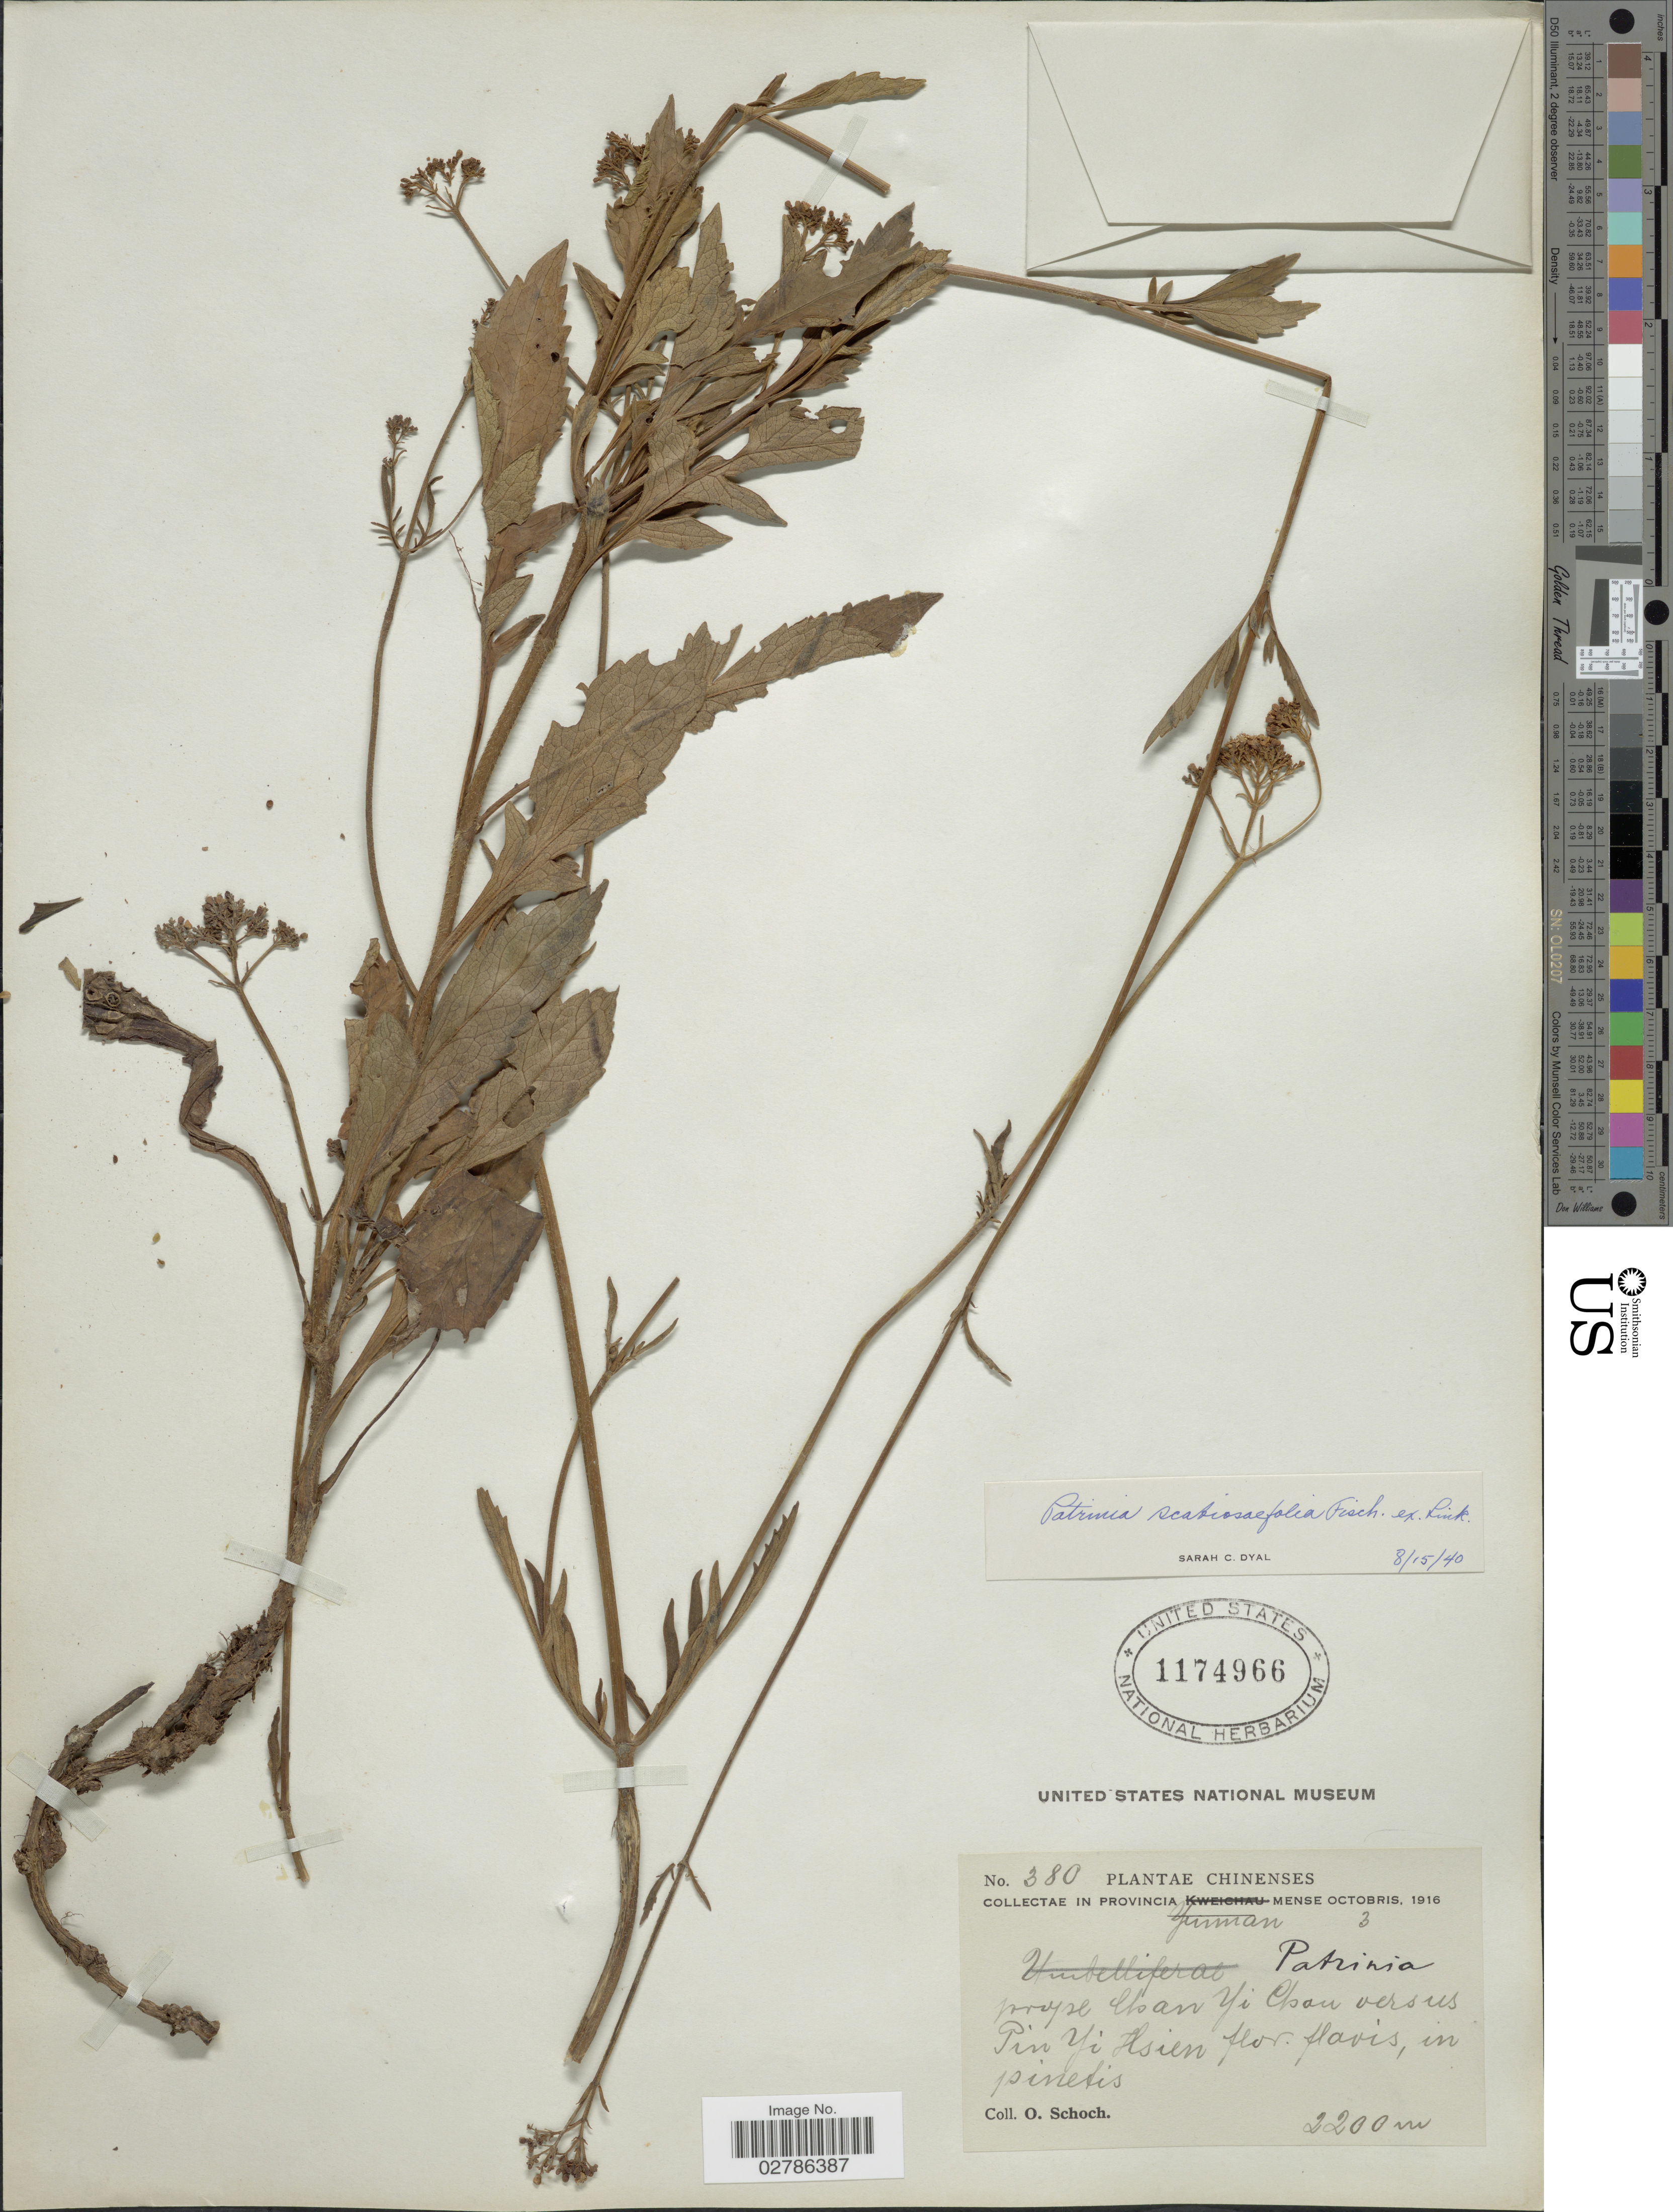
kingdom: Plantae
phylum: Tracheophyta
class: Magnoliopsida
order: Dipsacales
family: Caprifoliaceae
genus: Patrinia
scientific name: Patrinia scabiosifolia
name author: Link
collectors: O. Schoch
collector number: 380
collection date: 1916-10-03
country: China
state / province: Yunnan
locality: Prope Chan Yi Chan versus Pin Yi Hsien.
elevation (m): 2200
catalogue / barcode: US 1174966